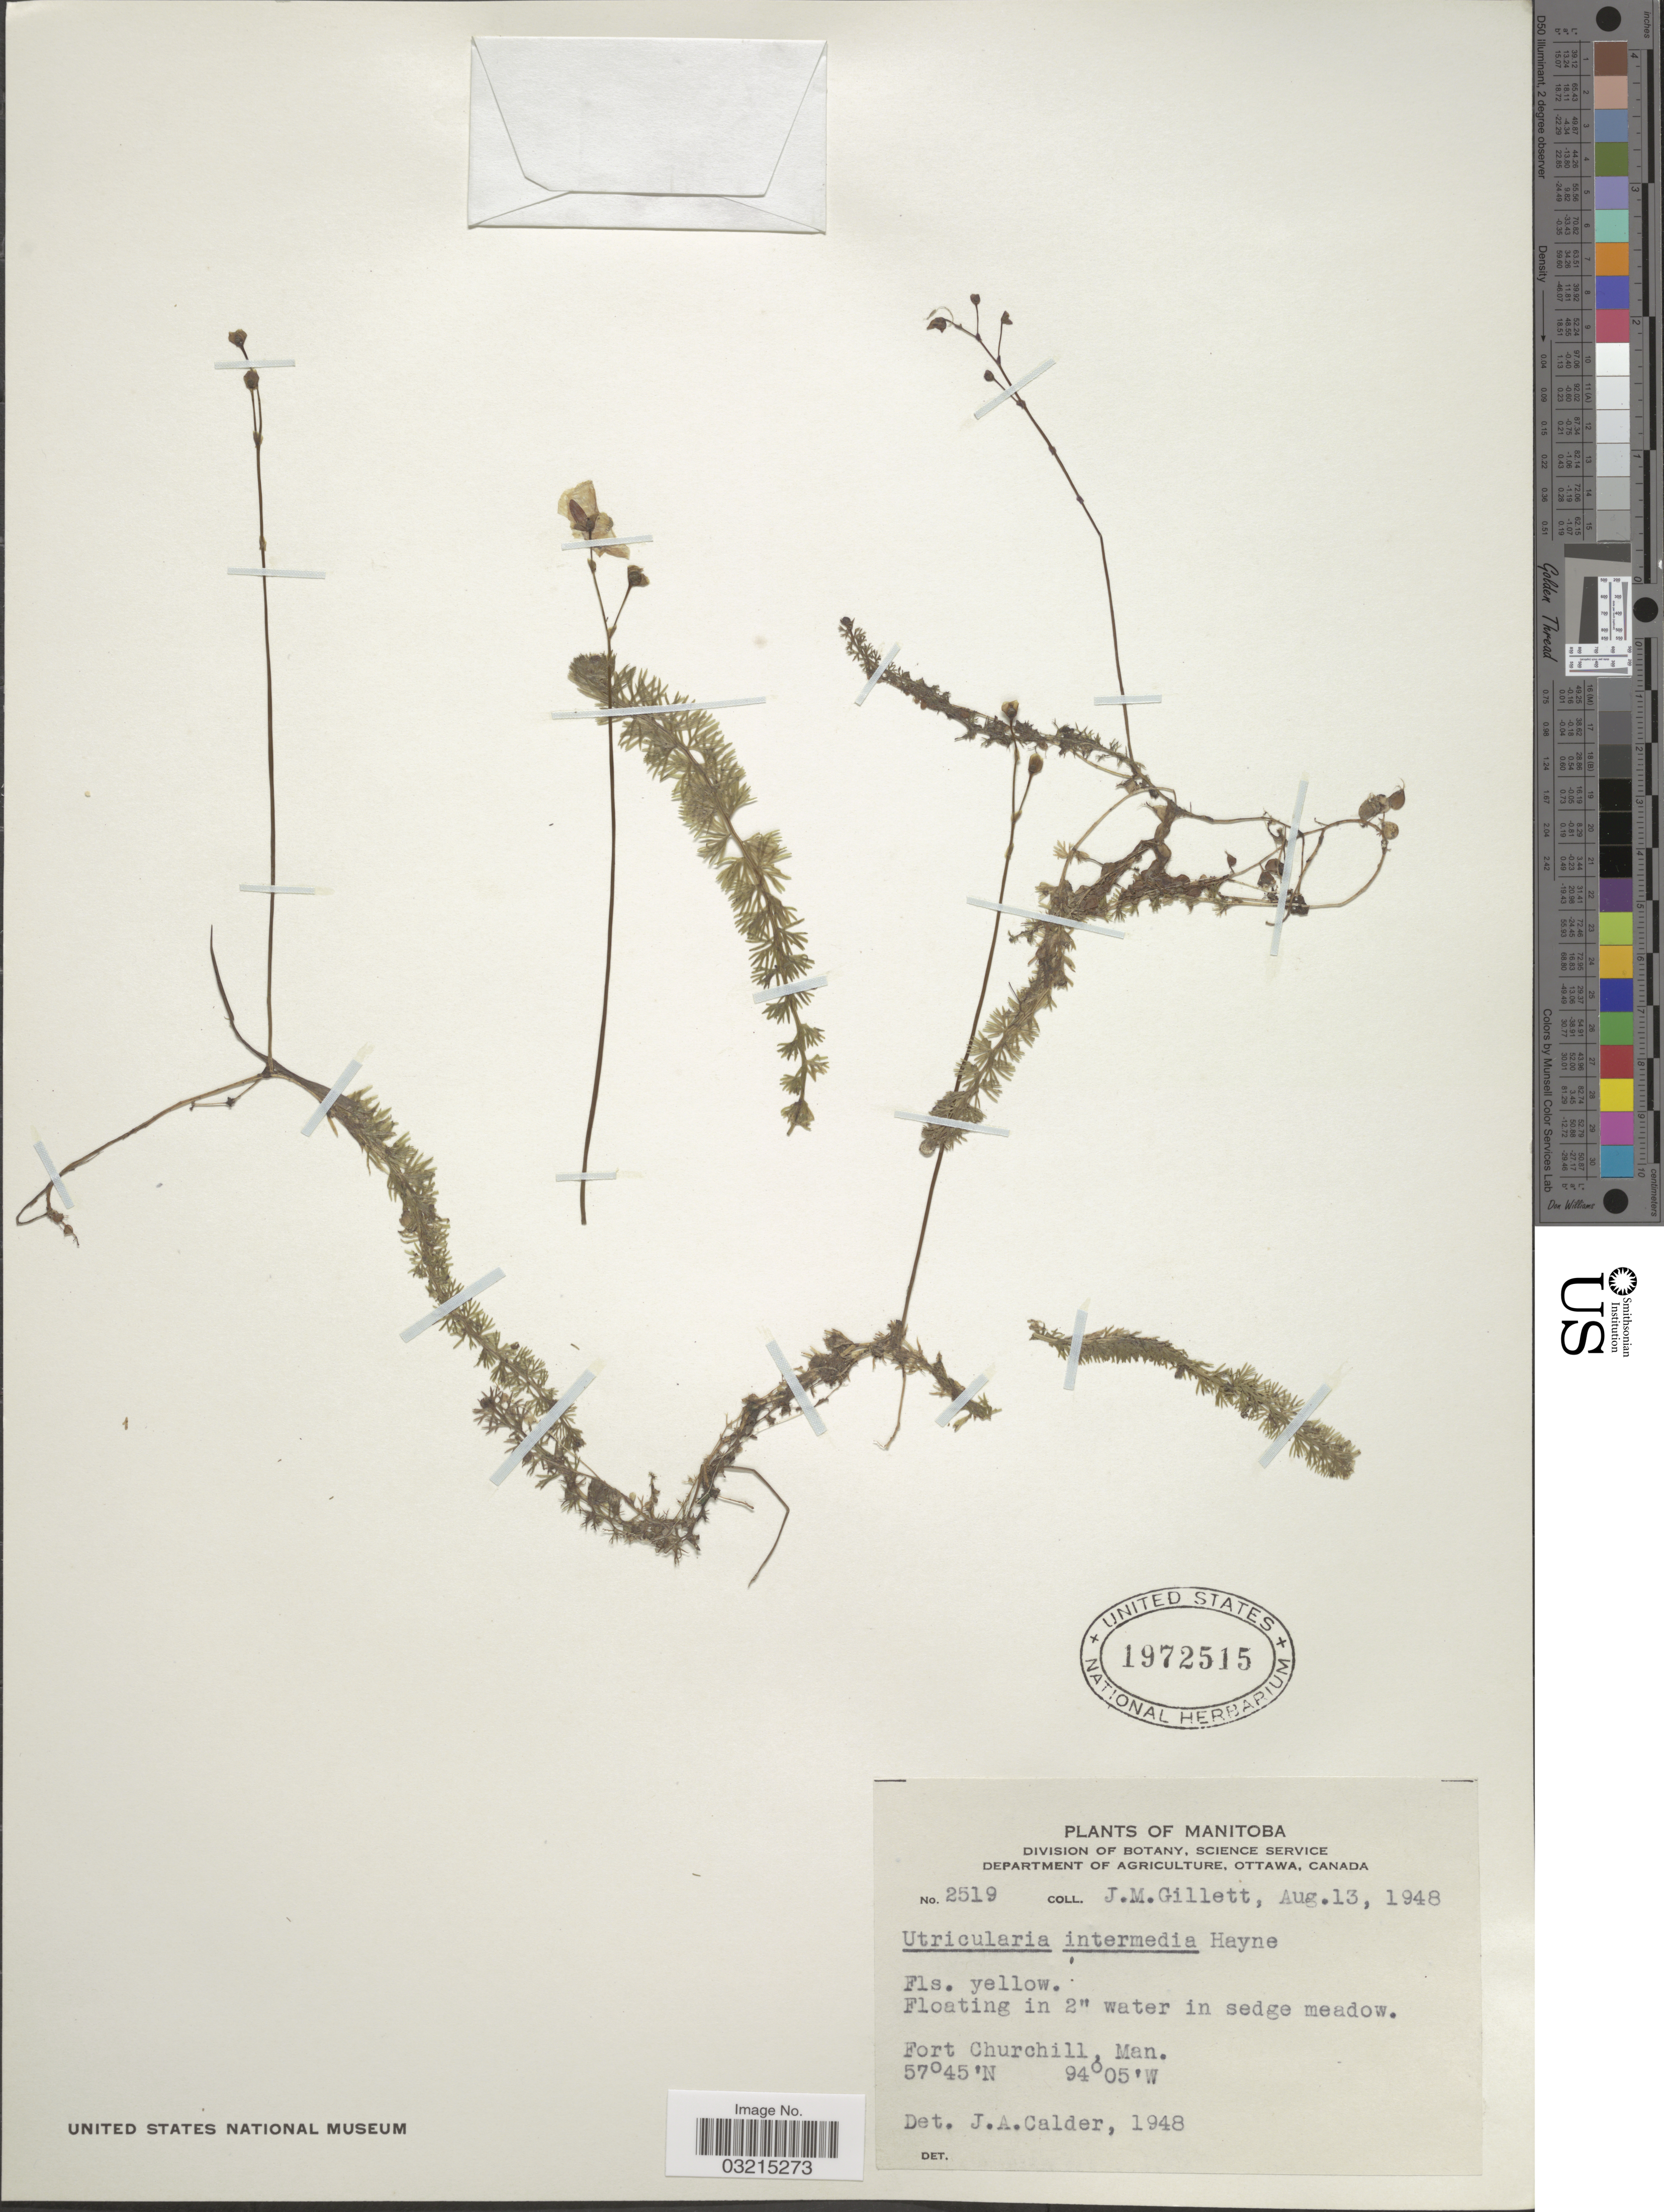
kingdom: Plantae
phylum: Tracheophyta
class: Magnoliopsida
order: Lamiales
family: Lentibulariaceae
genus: Utricularia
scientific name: Utricularia intermedia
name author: Hayne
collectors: J. M. Gillett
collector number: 2519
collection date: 1948-08-13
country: Canada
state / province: Manitoba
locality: Fort Churchill.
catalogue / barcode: US 1972515